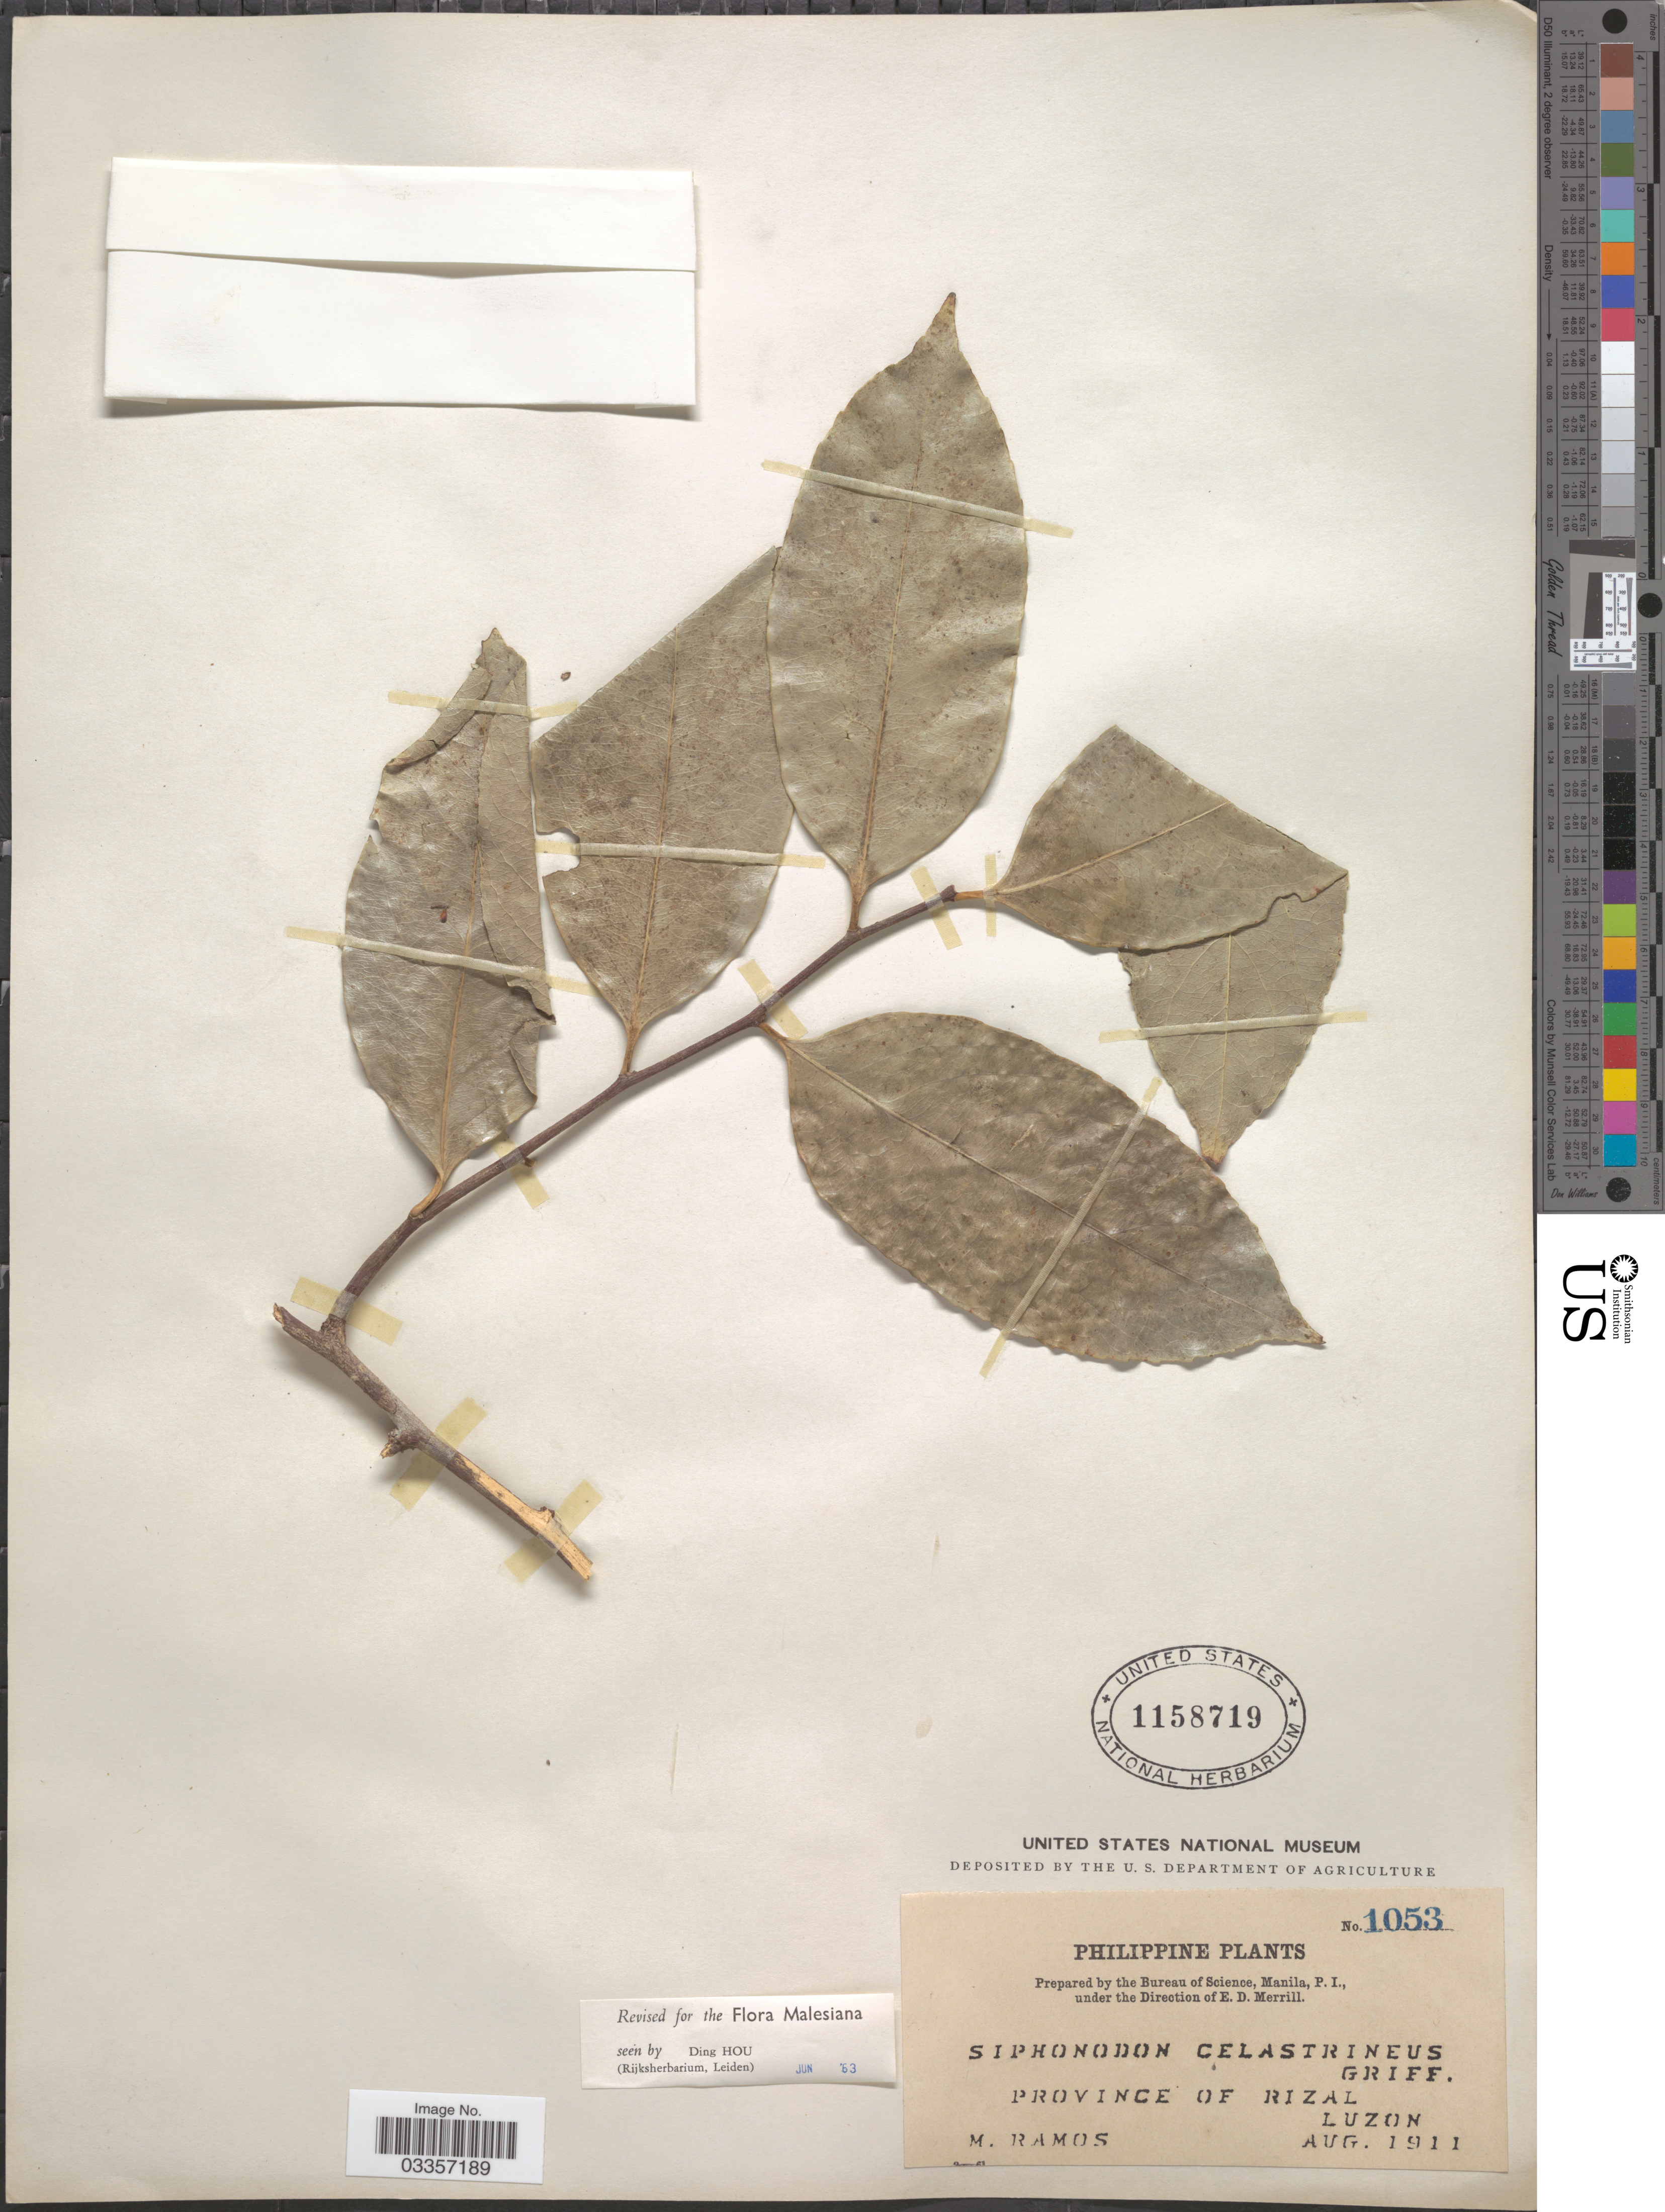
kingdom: Plantae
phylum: Tracheophyta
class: Magnoliopsida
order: Celastrales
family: Celastraceae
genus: Siphonodon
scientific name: Siphonodon celastrineus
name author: Griff.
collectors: M. Ramos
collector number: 1053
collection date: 1911-08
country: Philippines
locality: Province of Rizal, Luzon.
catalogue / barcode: US 1158719